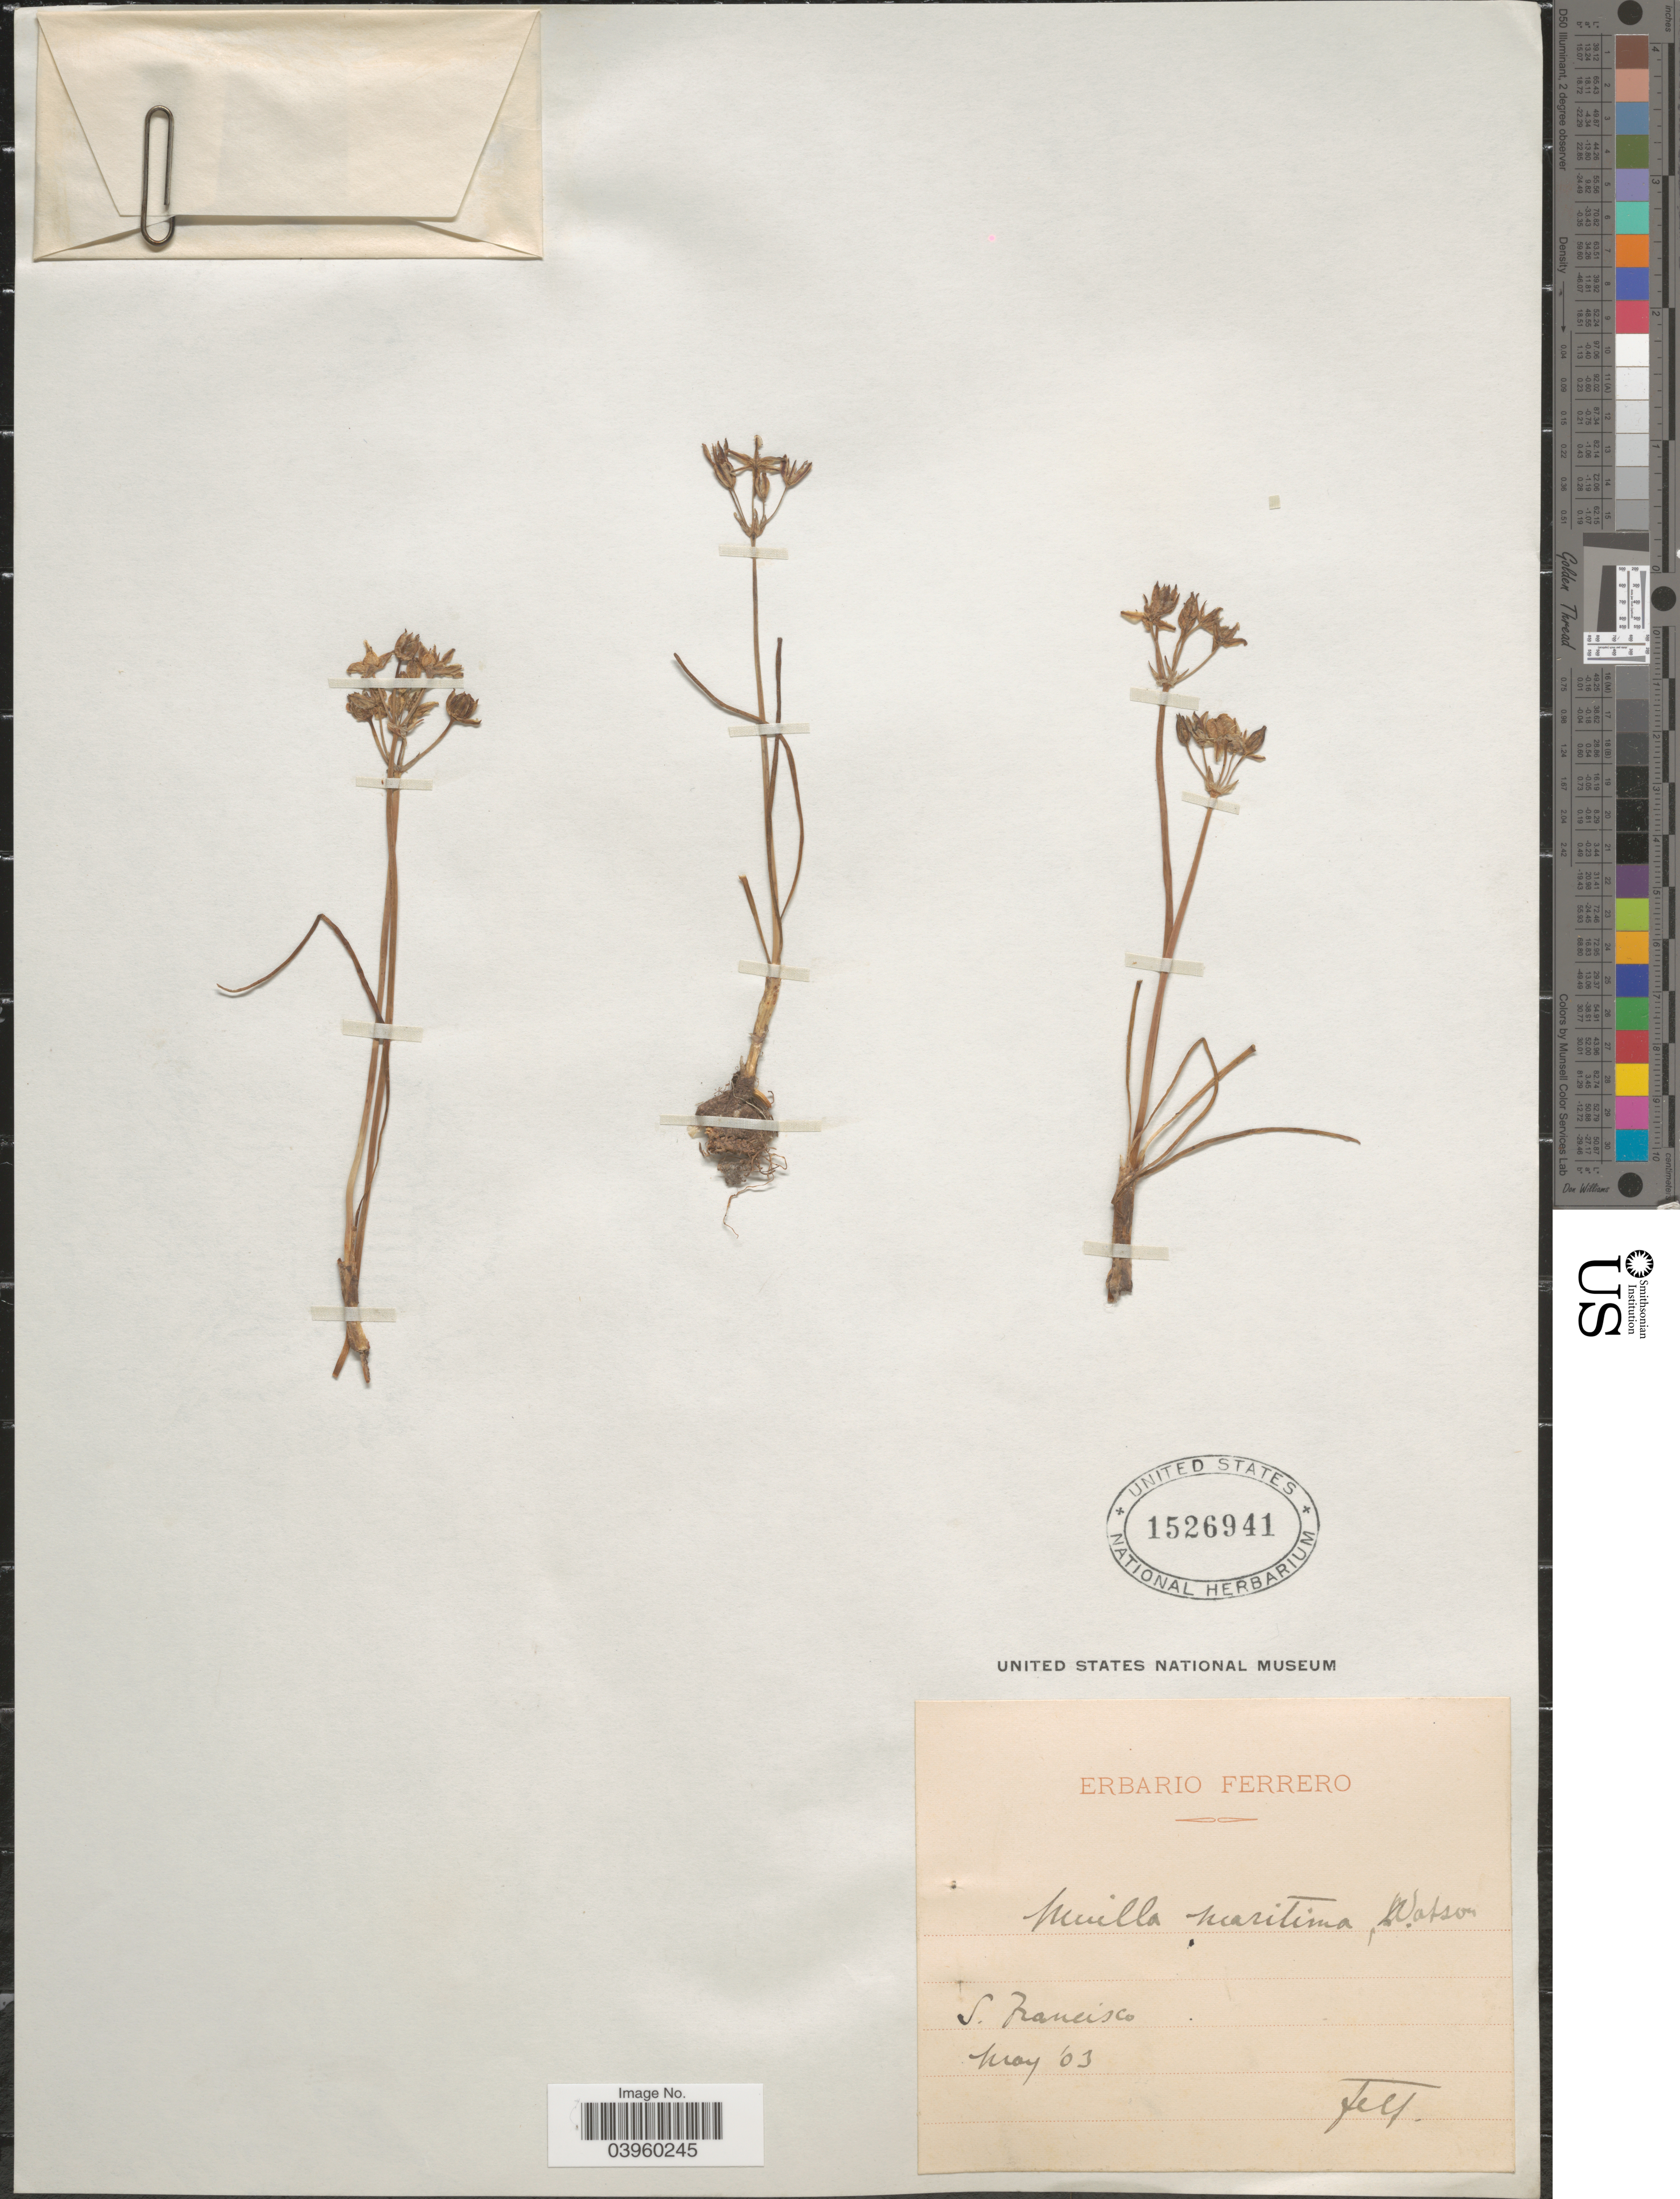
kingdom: Plantae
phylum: Tracheophyta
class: Liliopsida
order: Asparagales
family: Asparagaceae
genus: Muilla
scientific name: Muilla serotina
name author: Greene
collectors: F. Ferrero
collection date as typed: Transcribed d/m/y: /5/3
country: United States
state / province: California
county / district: San Francisco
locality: S. Francisco.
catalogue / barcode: US 1526941